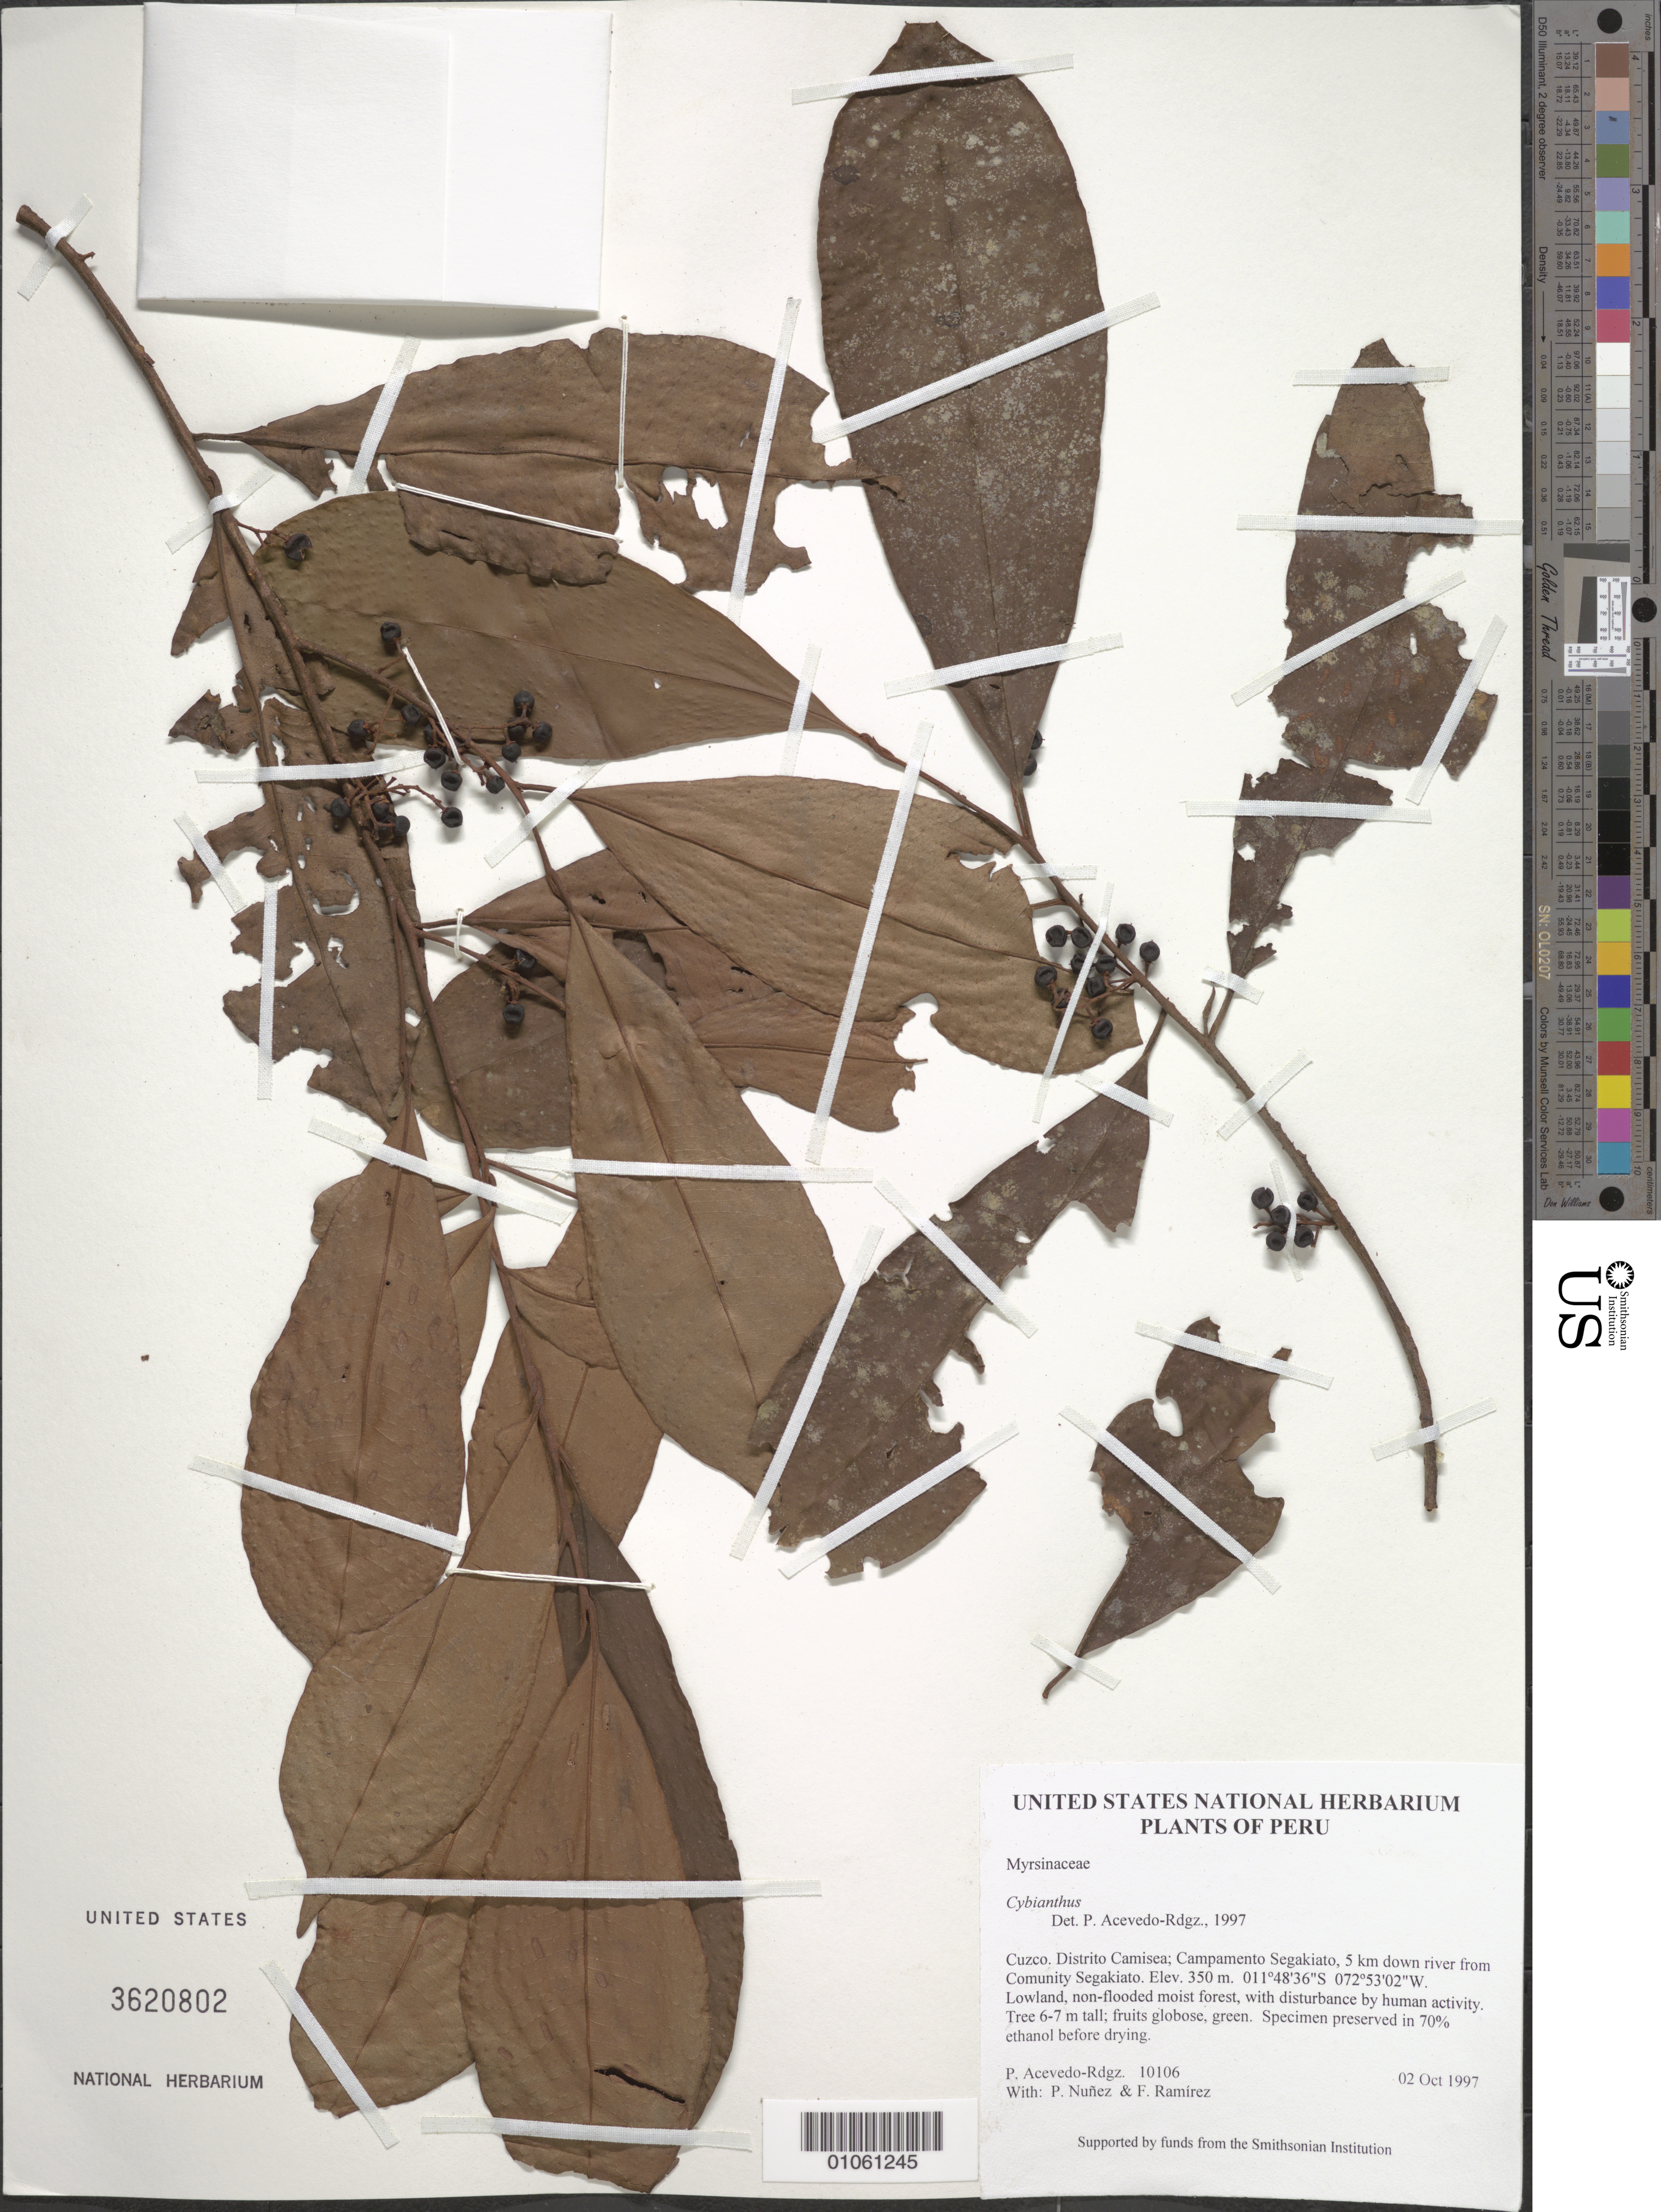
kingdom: Plantae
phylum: Tracheophyta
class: Magnoliopsida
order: Ericales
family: Primulaceae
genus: Cybianthus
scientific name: Cybianthus sp.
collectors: P. Acevedo-Rodr., P. Nuñez V. & F. Ramirez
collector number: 10106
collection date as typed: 02 Oct 1997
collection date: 1997-10-02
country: Peru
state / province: Cusco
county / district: Cusco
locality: Distrito Camisea; Campamento Segakiato, 5 km down river from Comunity Segakiato.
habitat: Lowland, non-flooded moist forest, with disturbance by human activity.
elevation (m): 350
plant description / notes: US, NY, MO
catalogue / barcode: US 3620802